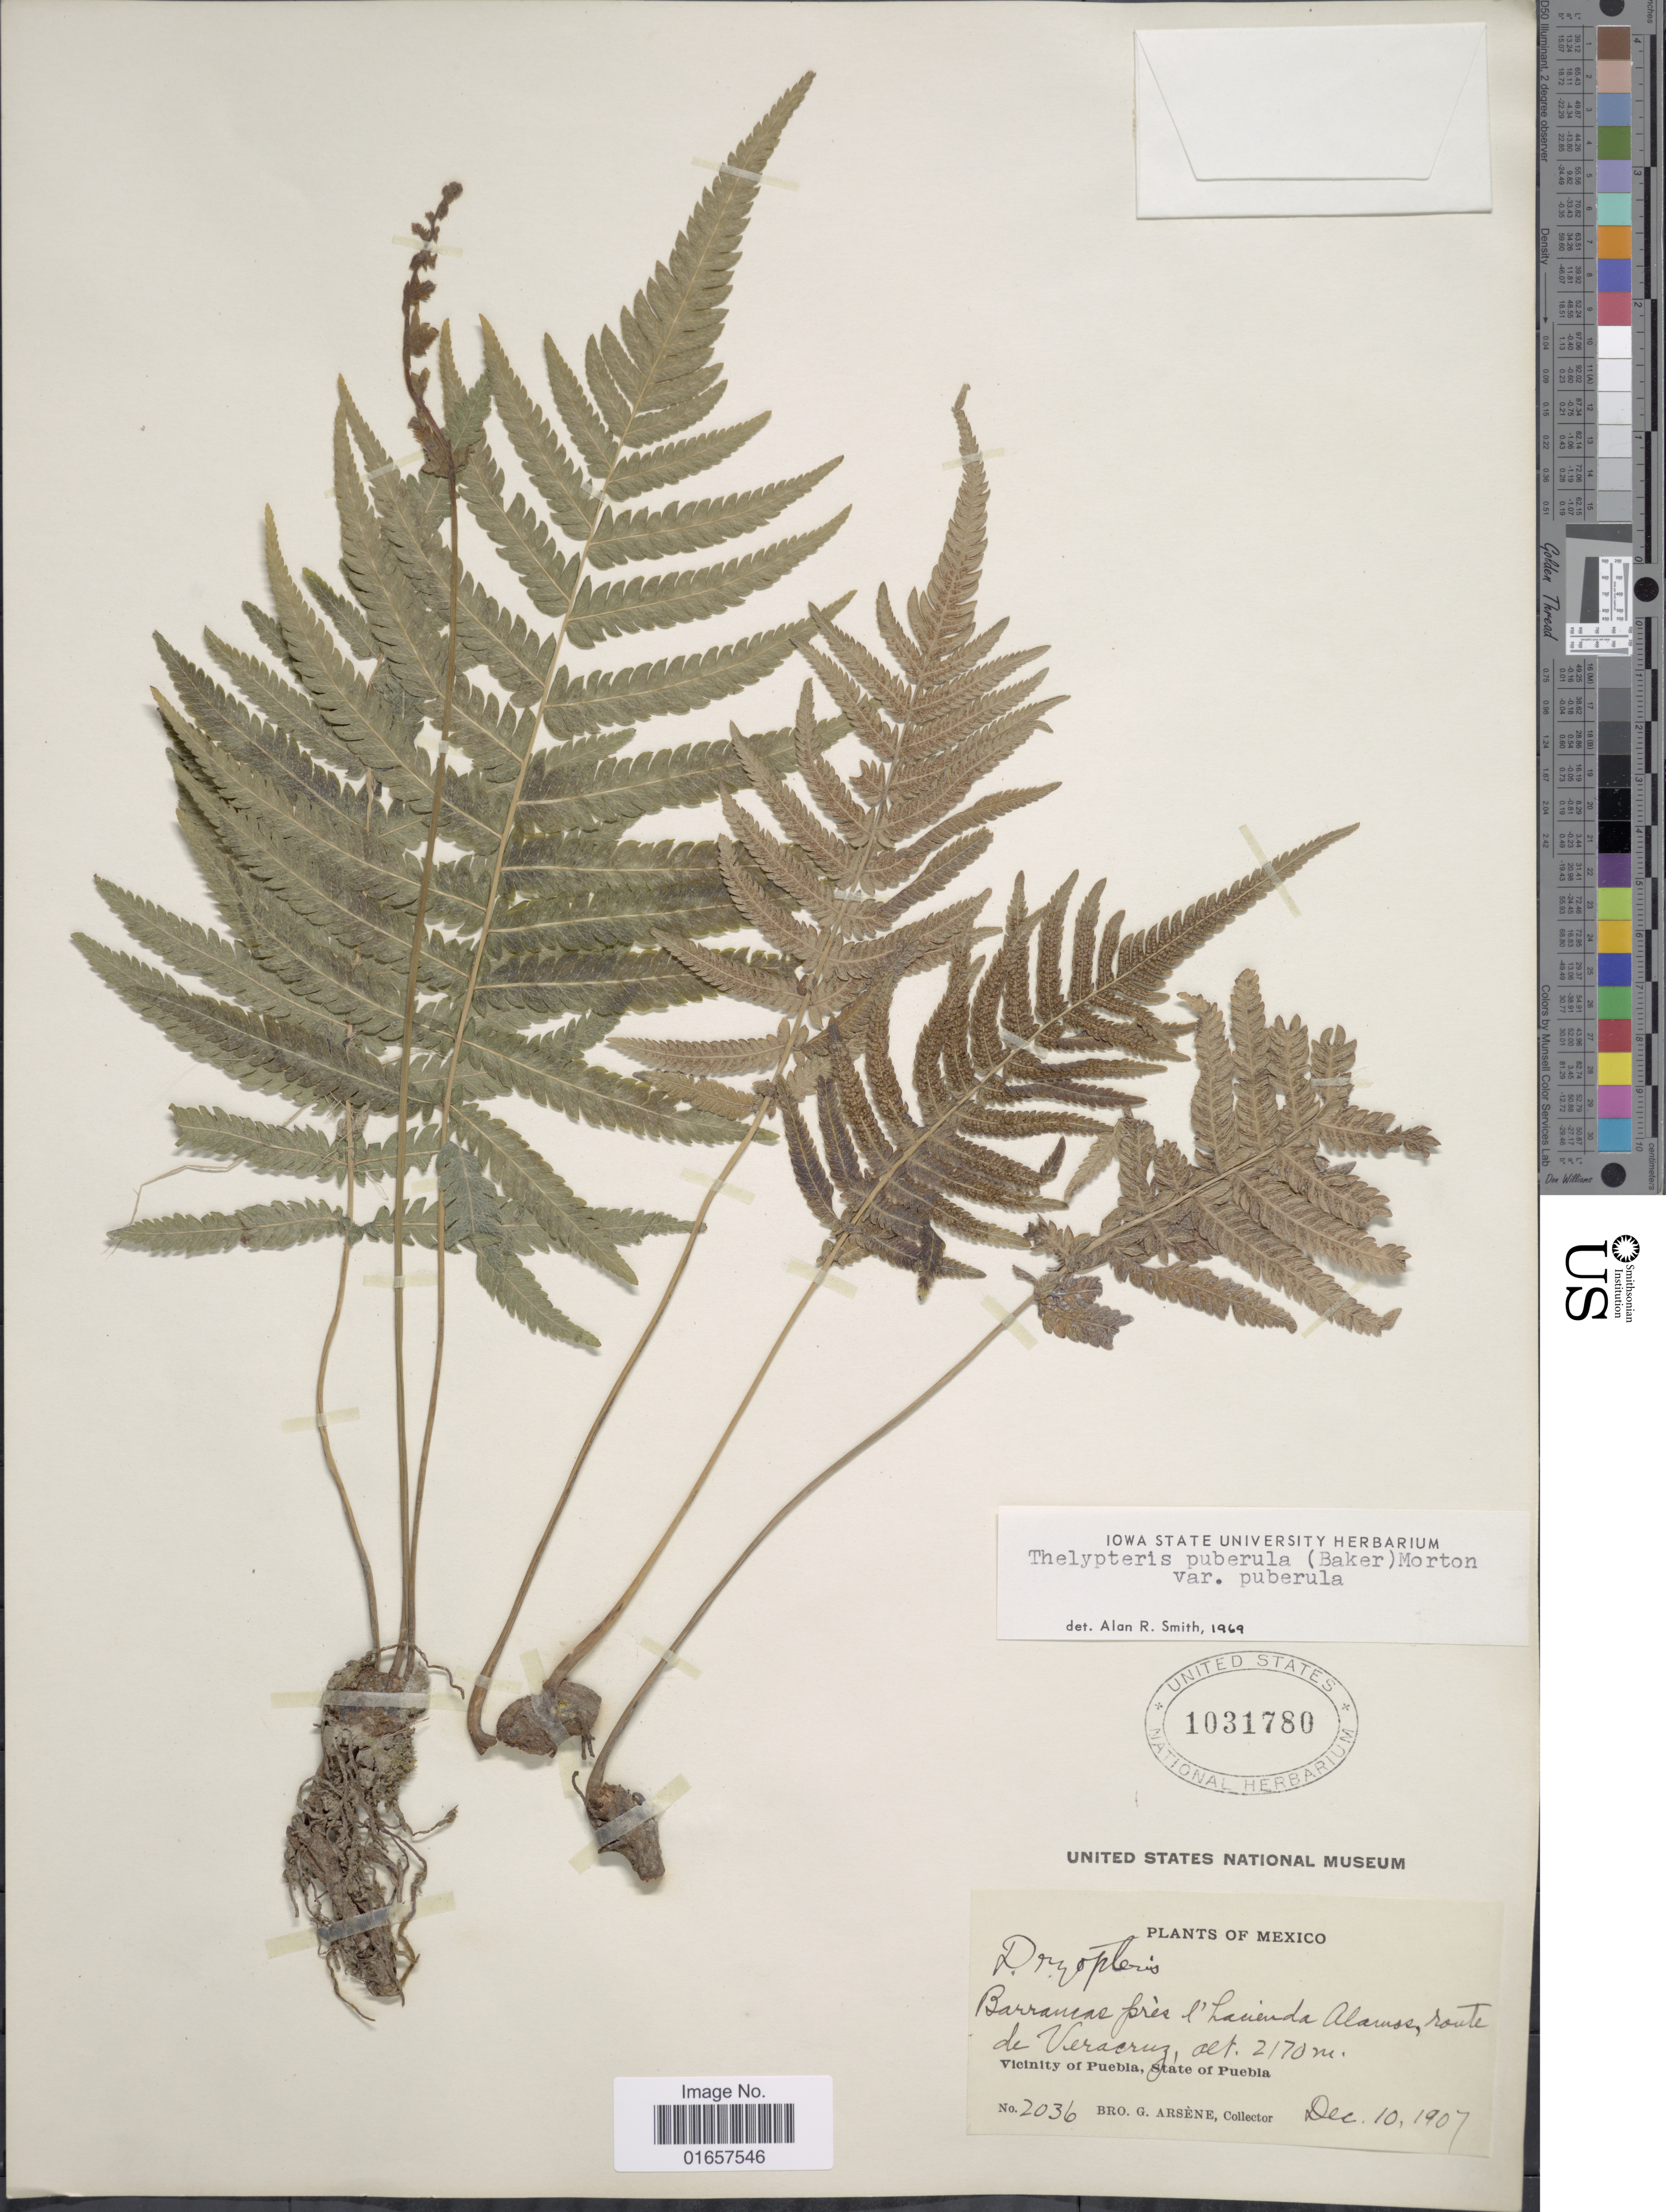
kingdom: Plantae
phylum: Tracheophyta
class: Polypodiopsida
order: Polypodiales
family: Thelypteridaceae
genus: Christella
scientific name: Christella puberula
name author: (Baker) Á. Löve & D. Löve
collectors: Bro. G. Arsène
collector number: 2036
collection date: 1907-12-10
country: Mexico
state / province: Puebla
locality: Barrancas prés l' Hacienda Alamos, route de Veracruz, vicinity of Puebla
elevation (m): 2170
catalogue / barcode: US 1031780